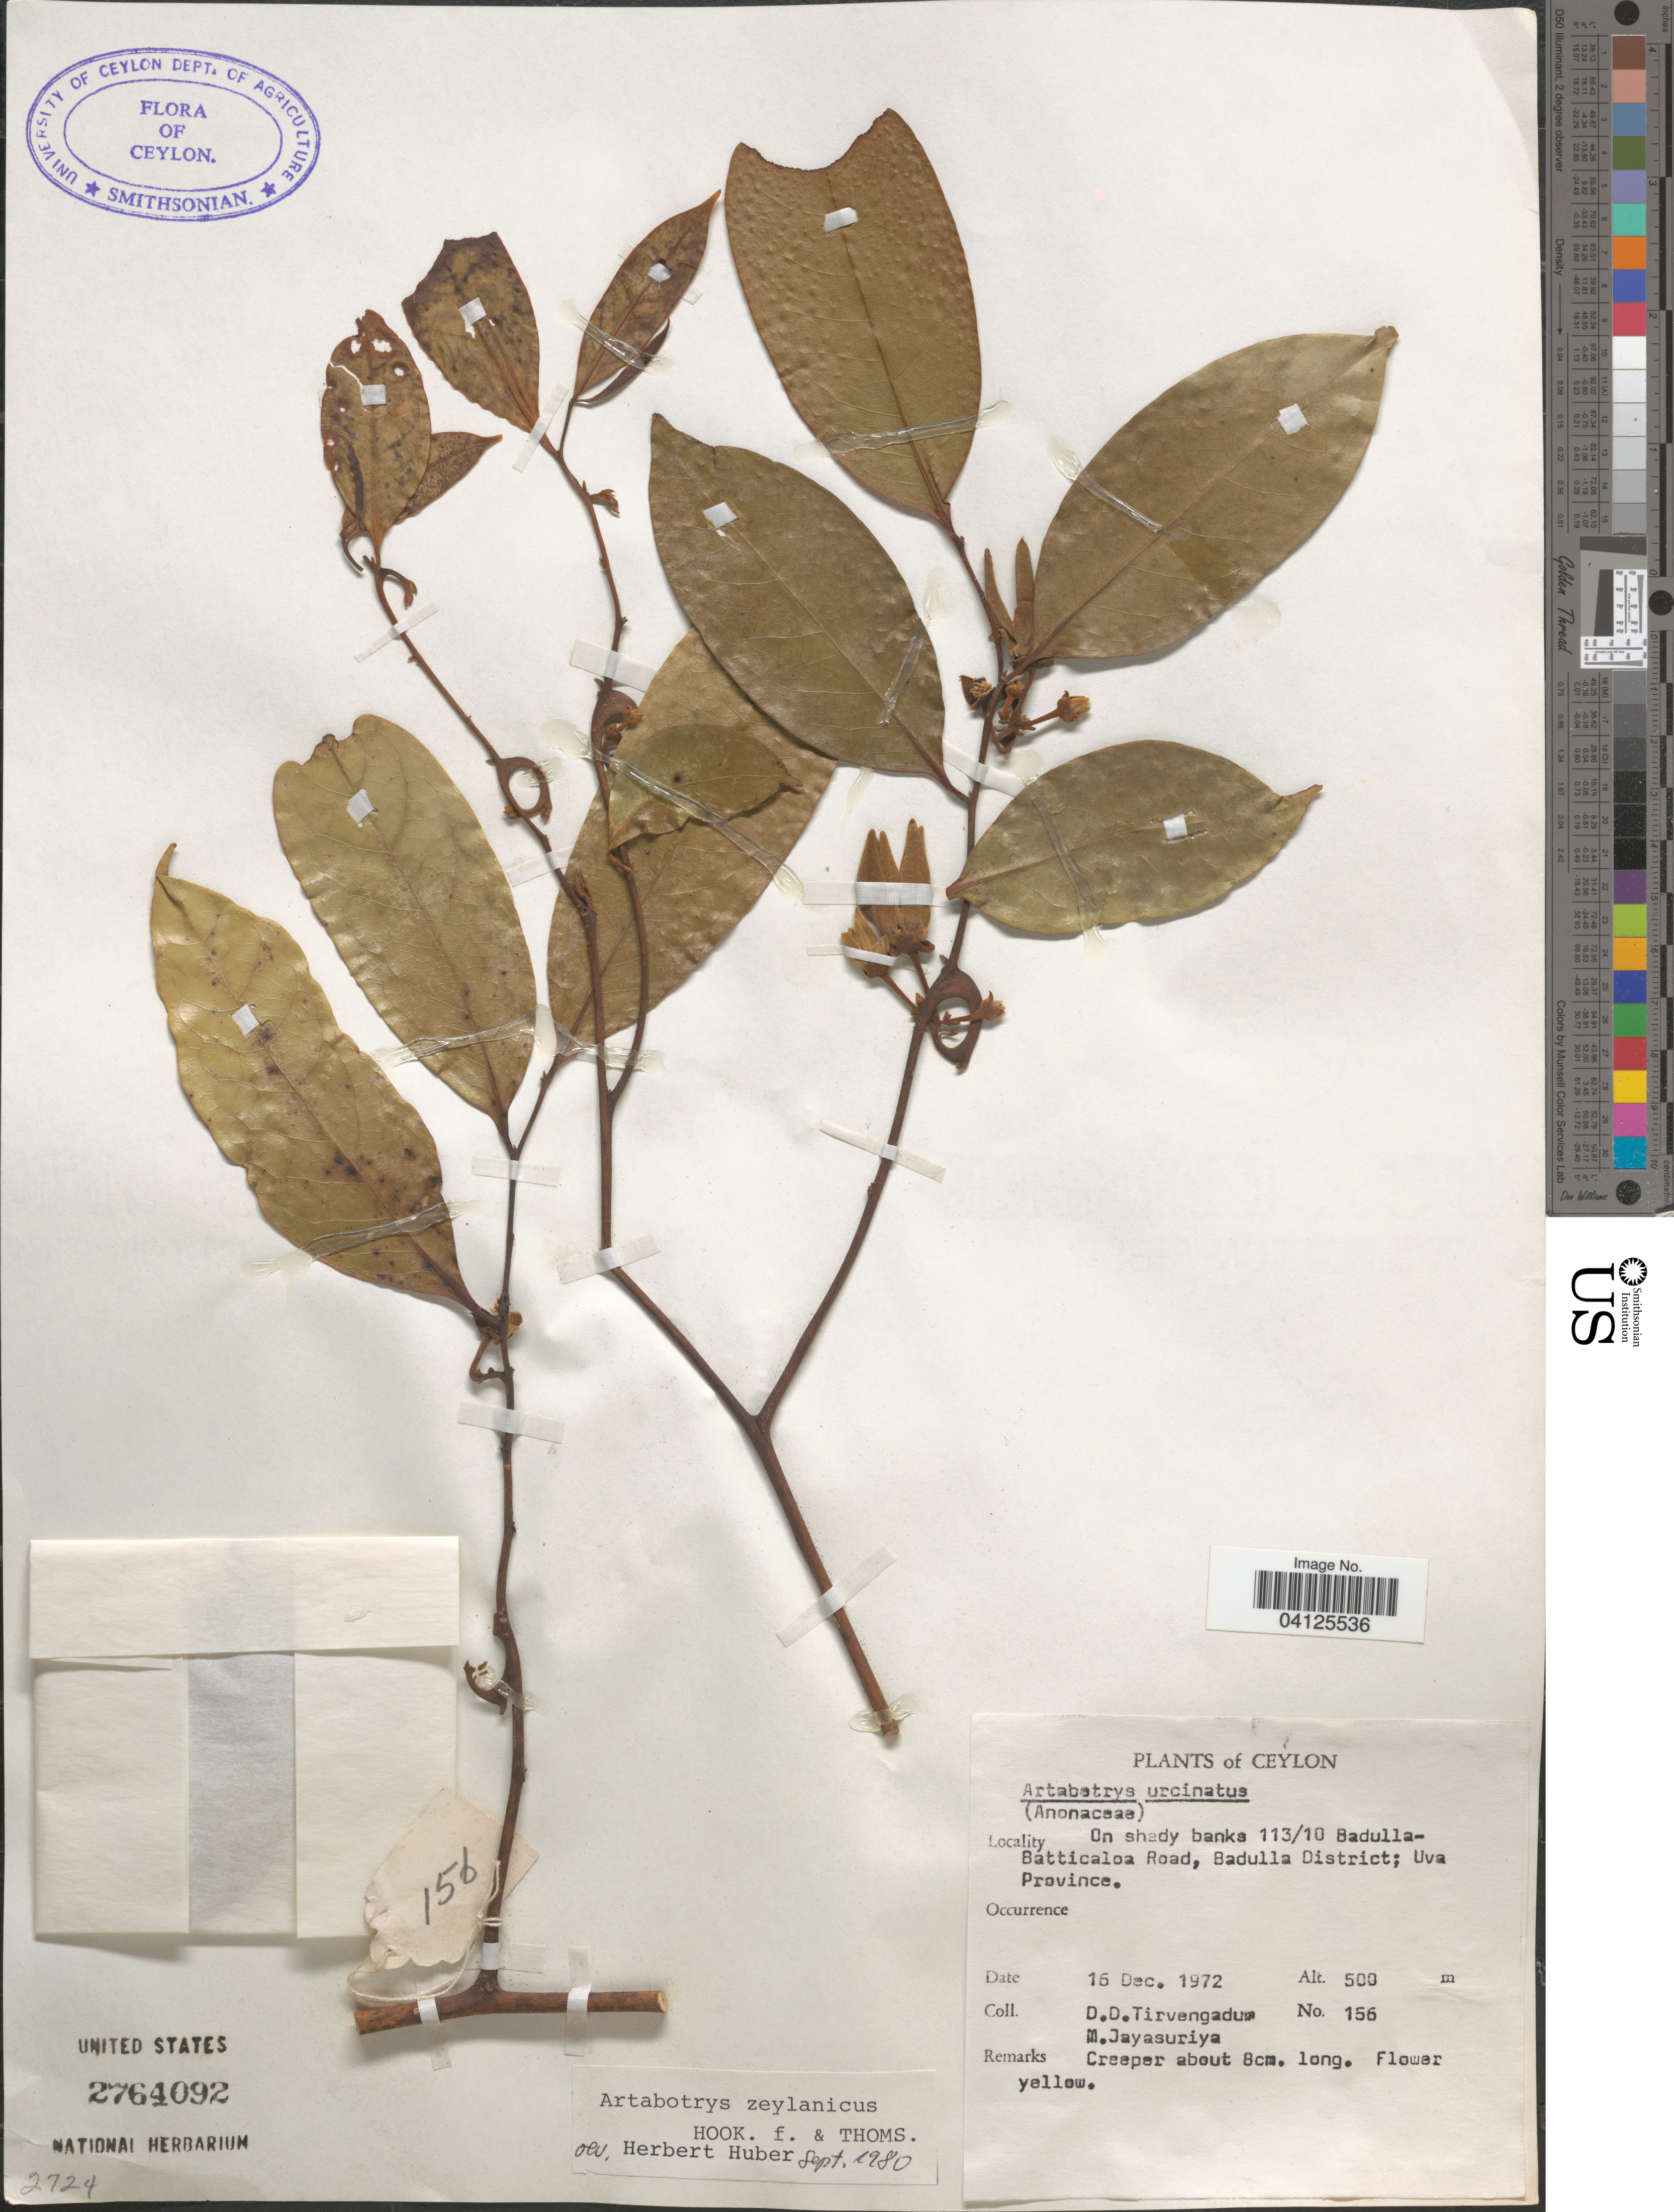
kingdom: Plantae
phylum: Tracheophyta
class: Magnoliopsida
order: Magnoliales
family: Annonaceae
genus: Artabotrys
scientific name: Artabotrys zeylanicus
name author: Hook. f. & Thomson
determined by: Huber, H.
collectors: D. Tirvengadum & M. Jayasuriya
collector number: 156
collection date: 1972-12-16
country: Sri Lanka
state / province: Uva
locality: Ceylon. On shady banks 113/10 Badulla-Batticaloa Road, Badulla District.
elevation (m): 500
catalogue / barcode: US 2764092